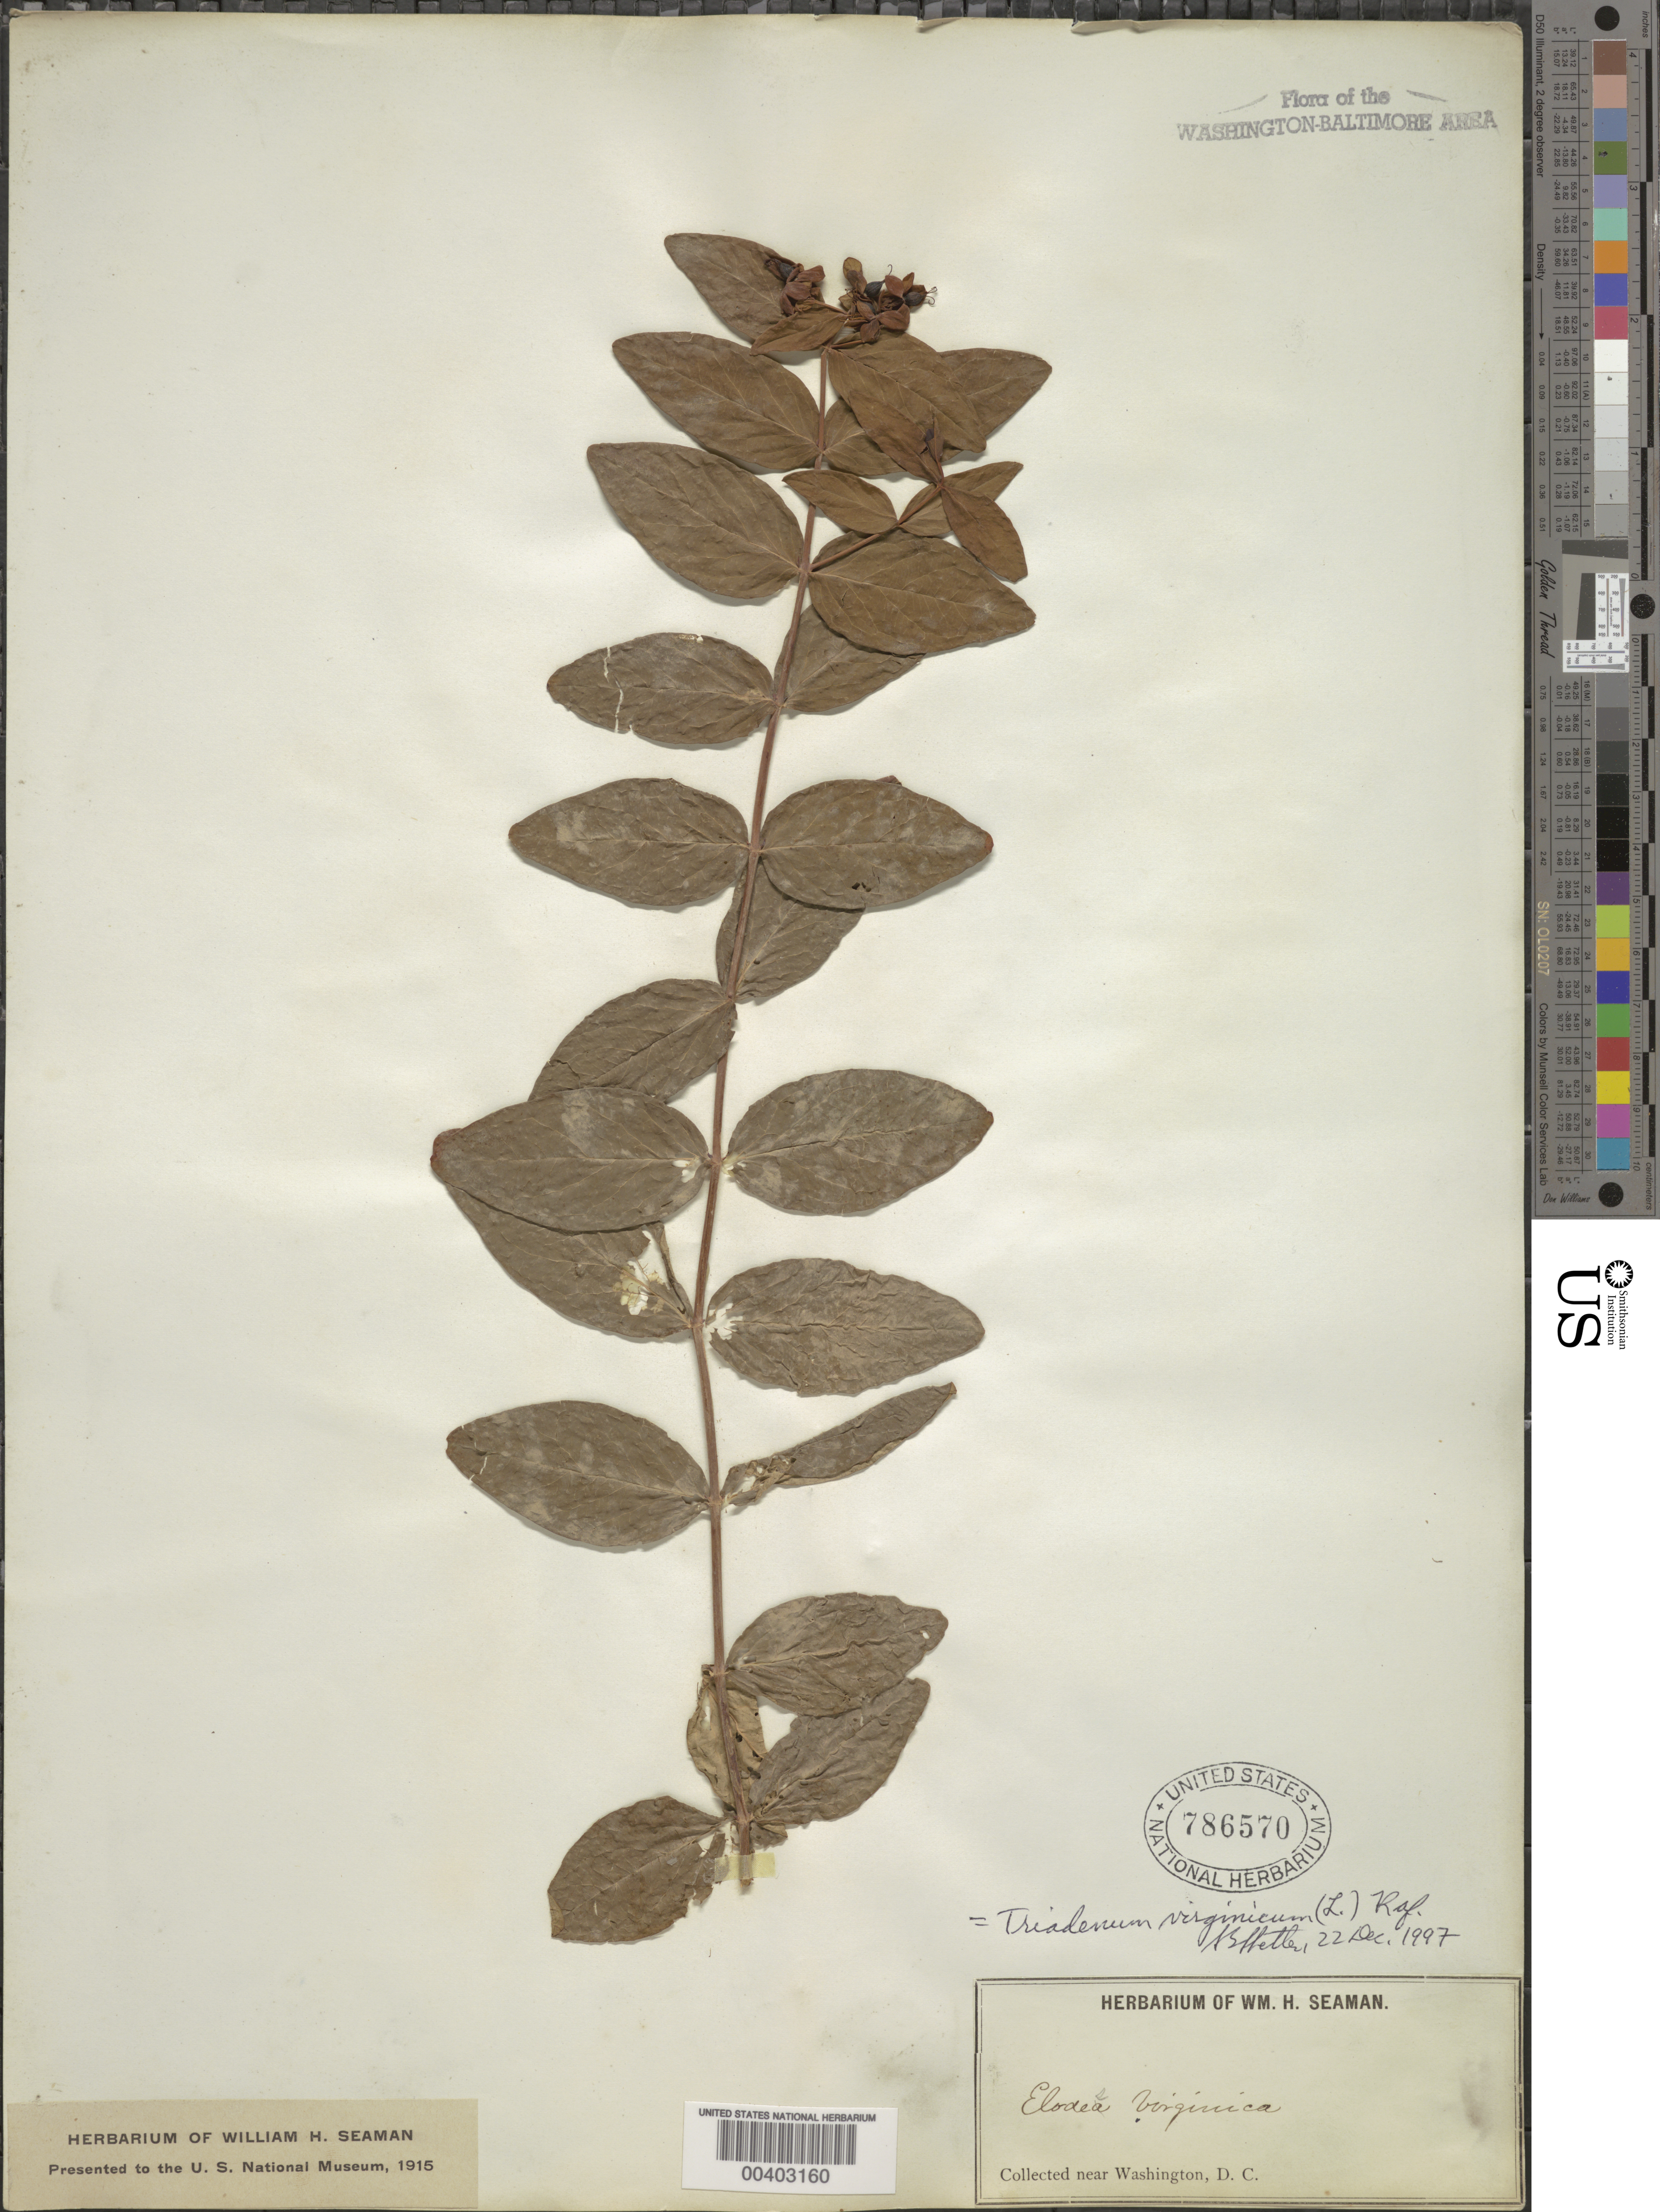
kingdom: Plantae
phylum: Tracheophyta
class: Magnoliopsida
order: Malpighiales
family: Hypericaceae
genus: Triadenum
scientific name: Triadenum virginicum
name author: (L.) Raf.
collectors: W. Seaman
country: United States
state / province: District of Columbia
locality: Near Washington DC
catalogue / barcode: US 786570